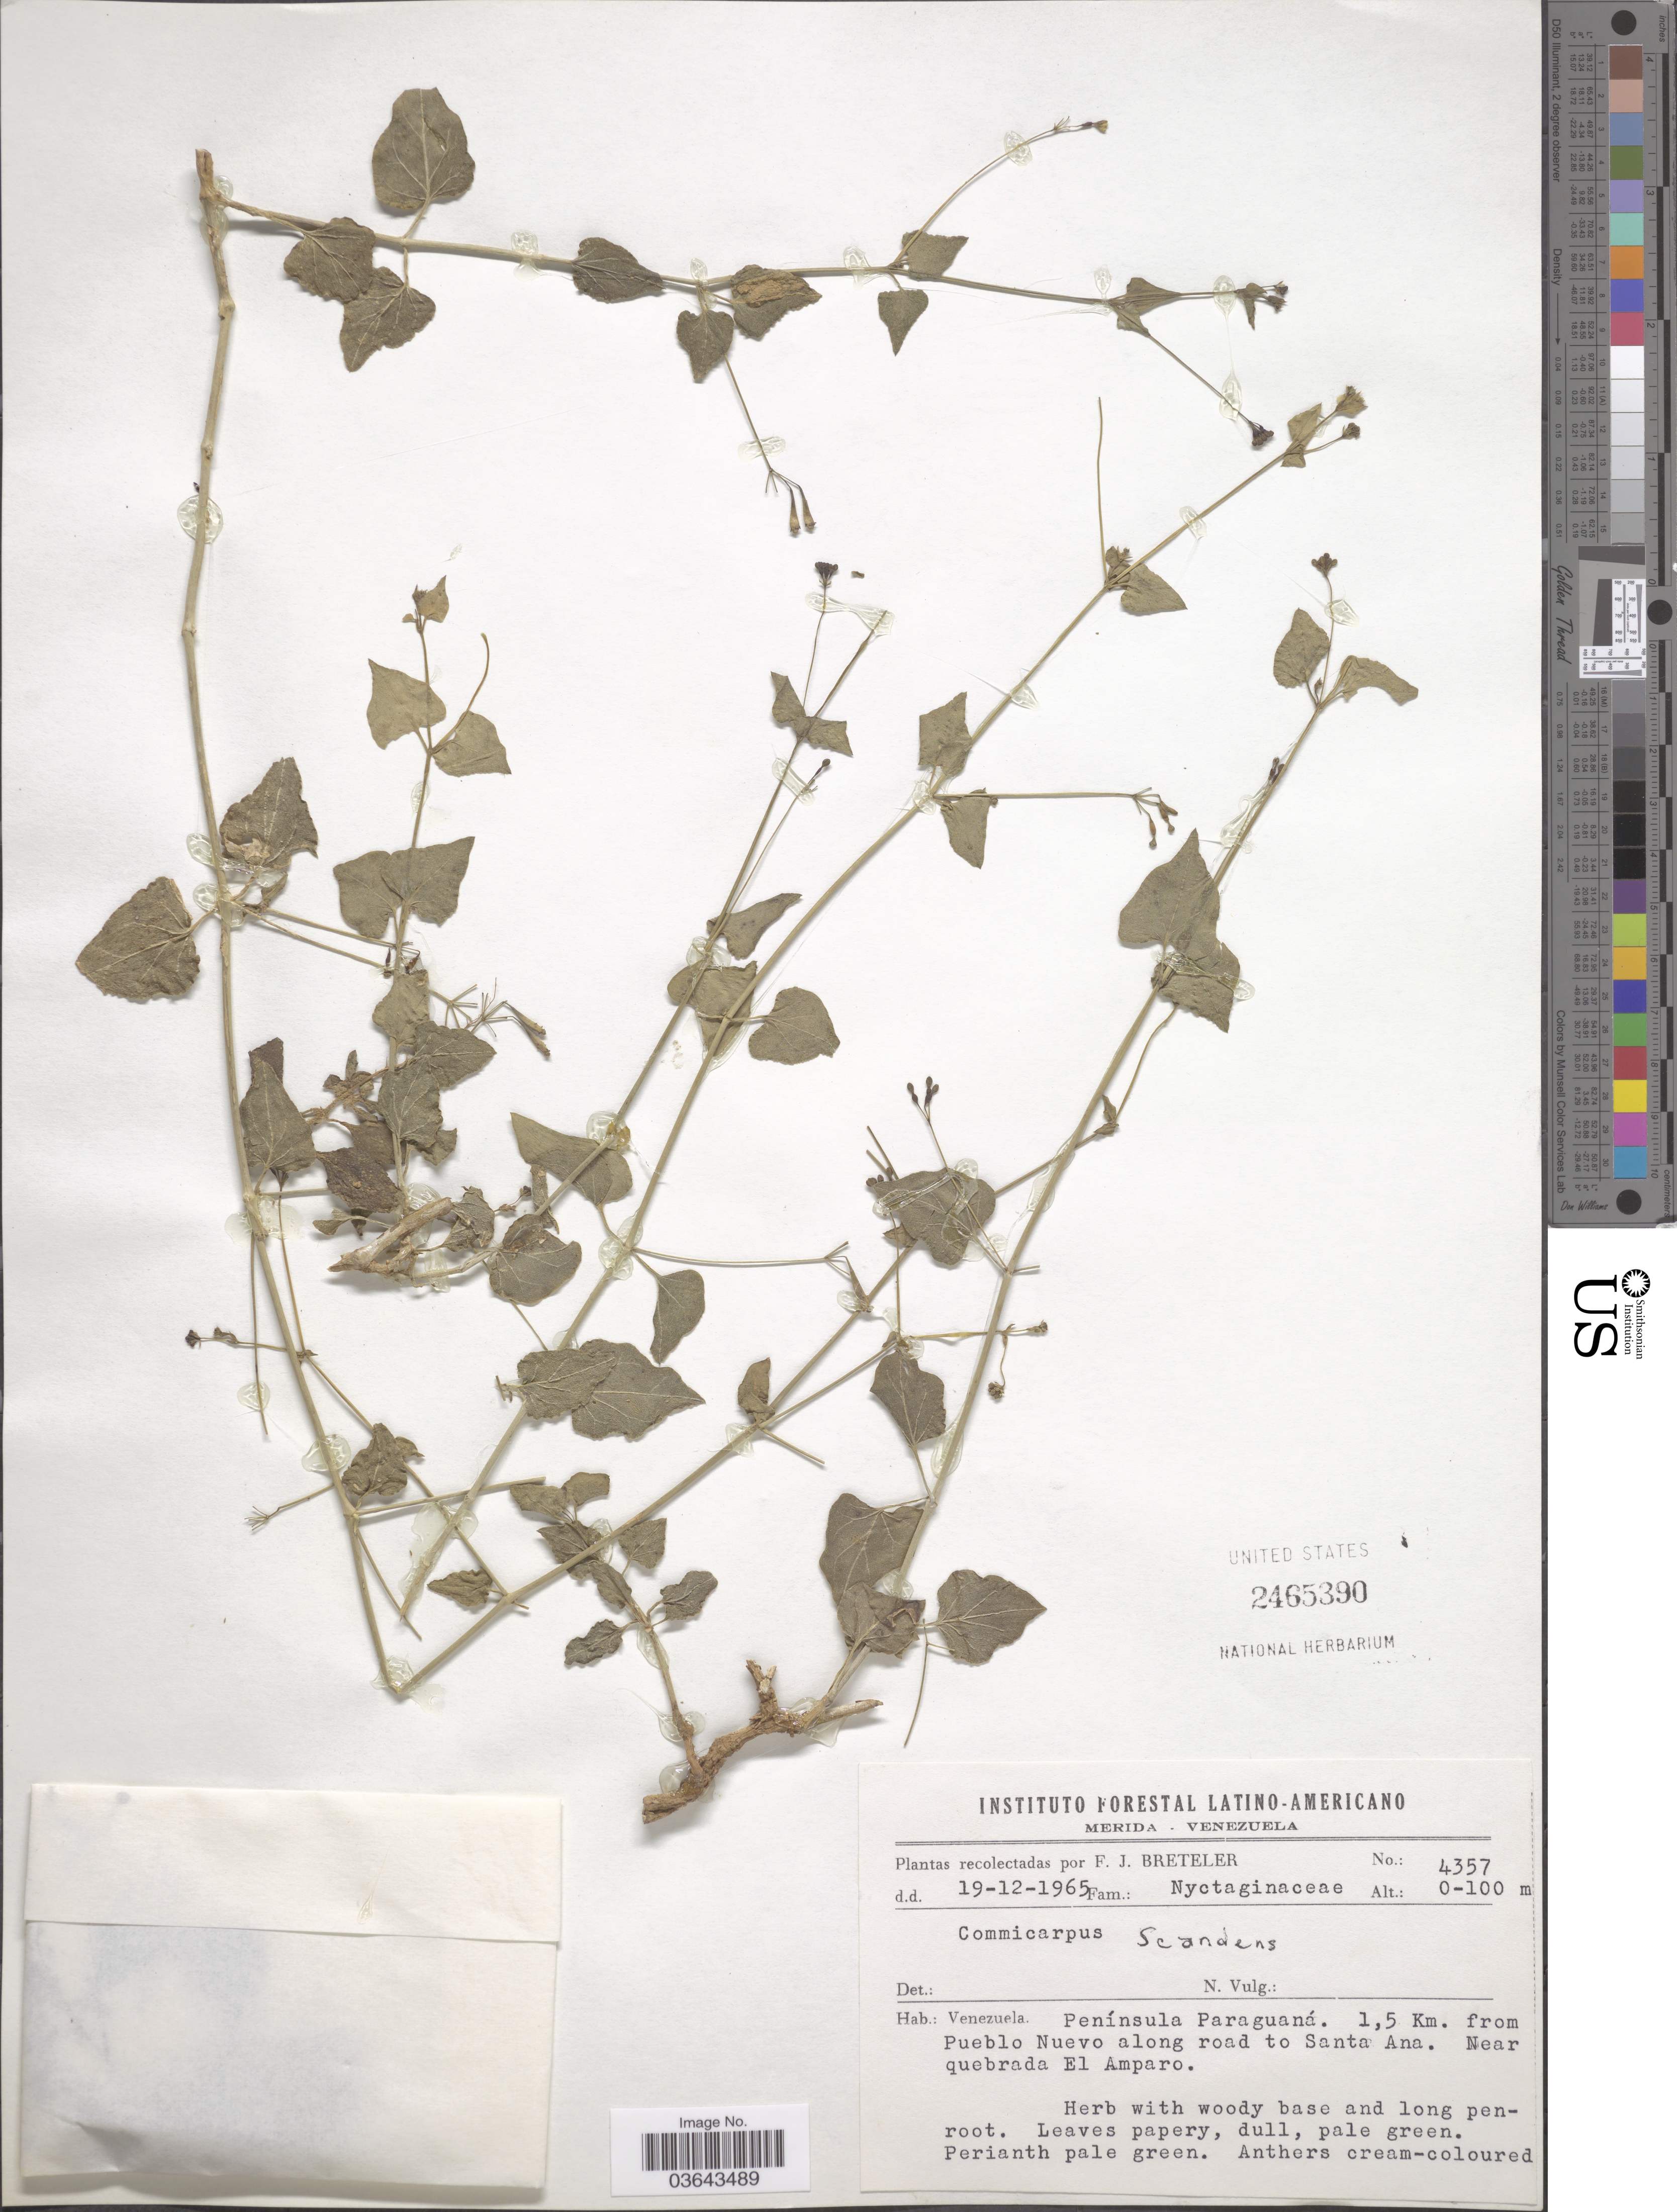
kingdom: Plantae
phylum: Tracheophyta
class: Magnoliopsida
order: Caryophyllales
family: Nyctaginaceae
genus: Boerhavia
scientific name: Boerhavia scandens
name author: L.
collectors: F. J. Breteler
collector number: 4357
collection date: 1965-12-19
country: Venezuela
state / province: Mérida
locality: Península Paraguaná. 1,5 Km. from Pueblo Nuevo along road to Santa Ana. Near quebrada El Amparo.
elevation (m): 0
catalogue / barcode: US 2465390